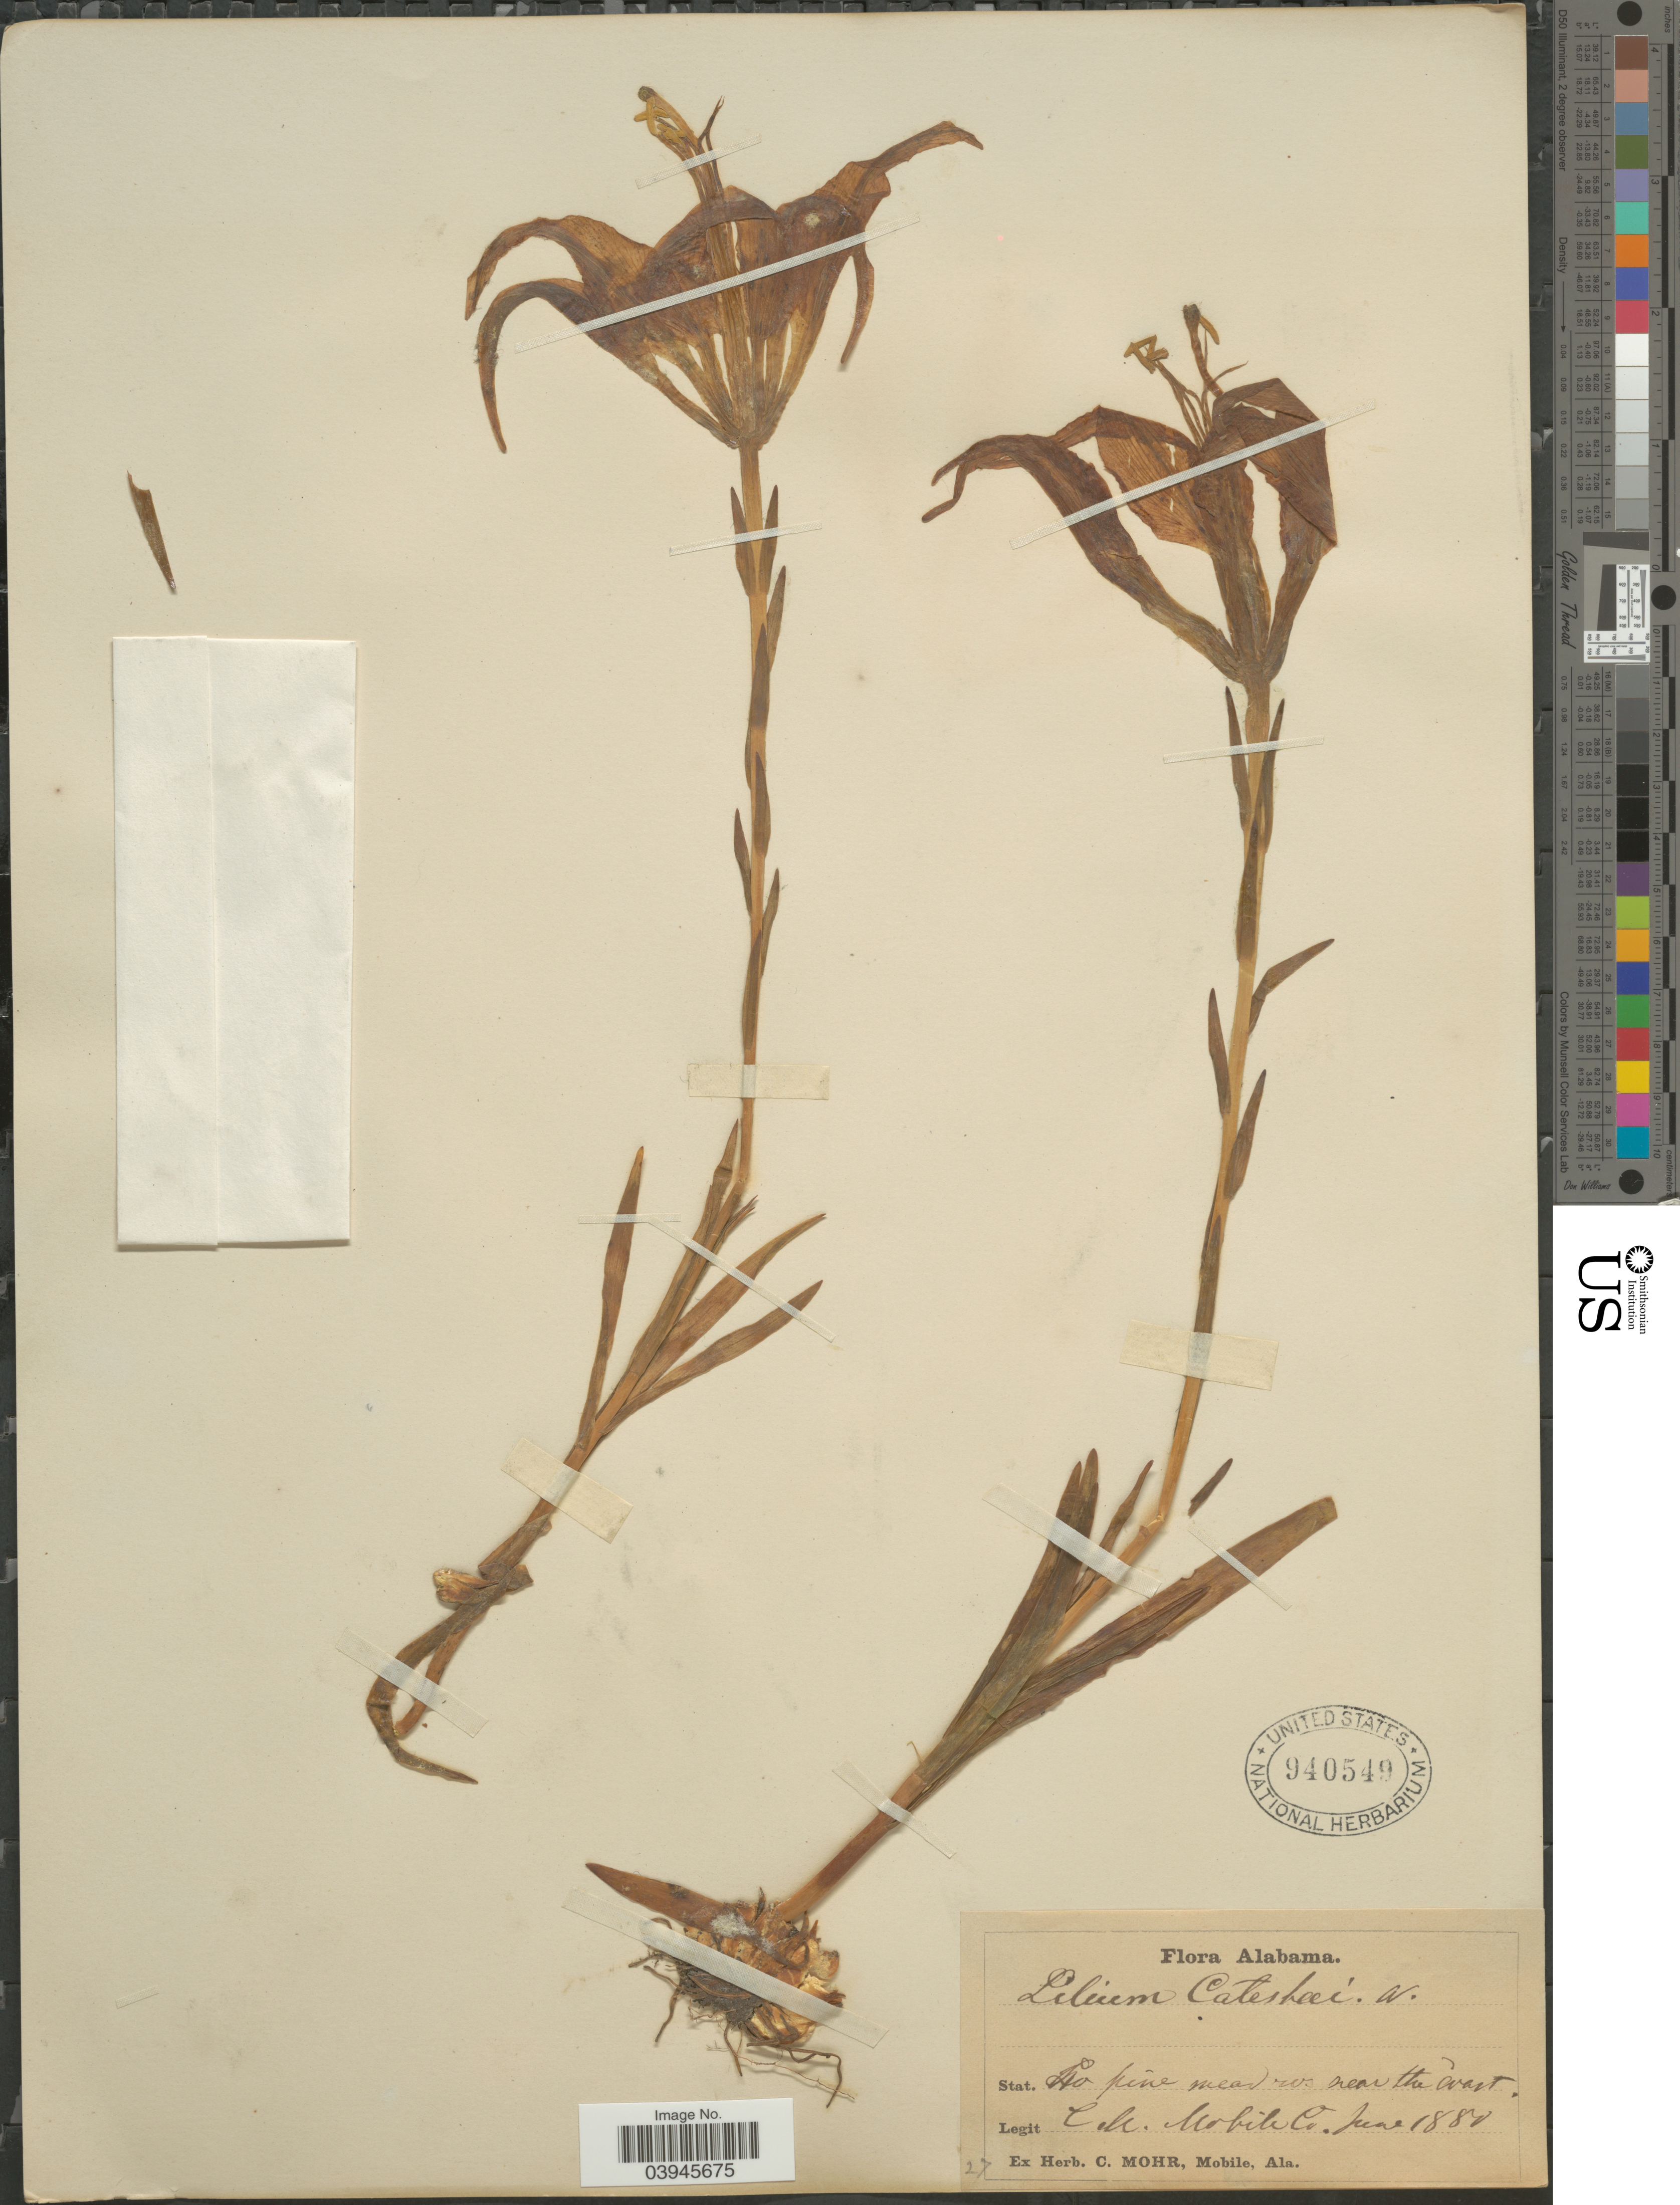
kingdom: Plantae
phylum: Tracheophyta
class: Liliopsida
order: Liliales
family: Liliaceae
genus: Lilium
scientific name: Lilium catesbaei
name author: Walter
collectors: C. T. Mohr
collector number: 27?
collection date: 1880-06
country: United States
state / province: Alabama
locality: Stat. To pine meadow nar the coast. Mobile Co.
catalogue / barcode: US 940549